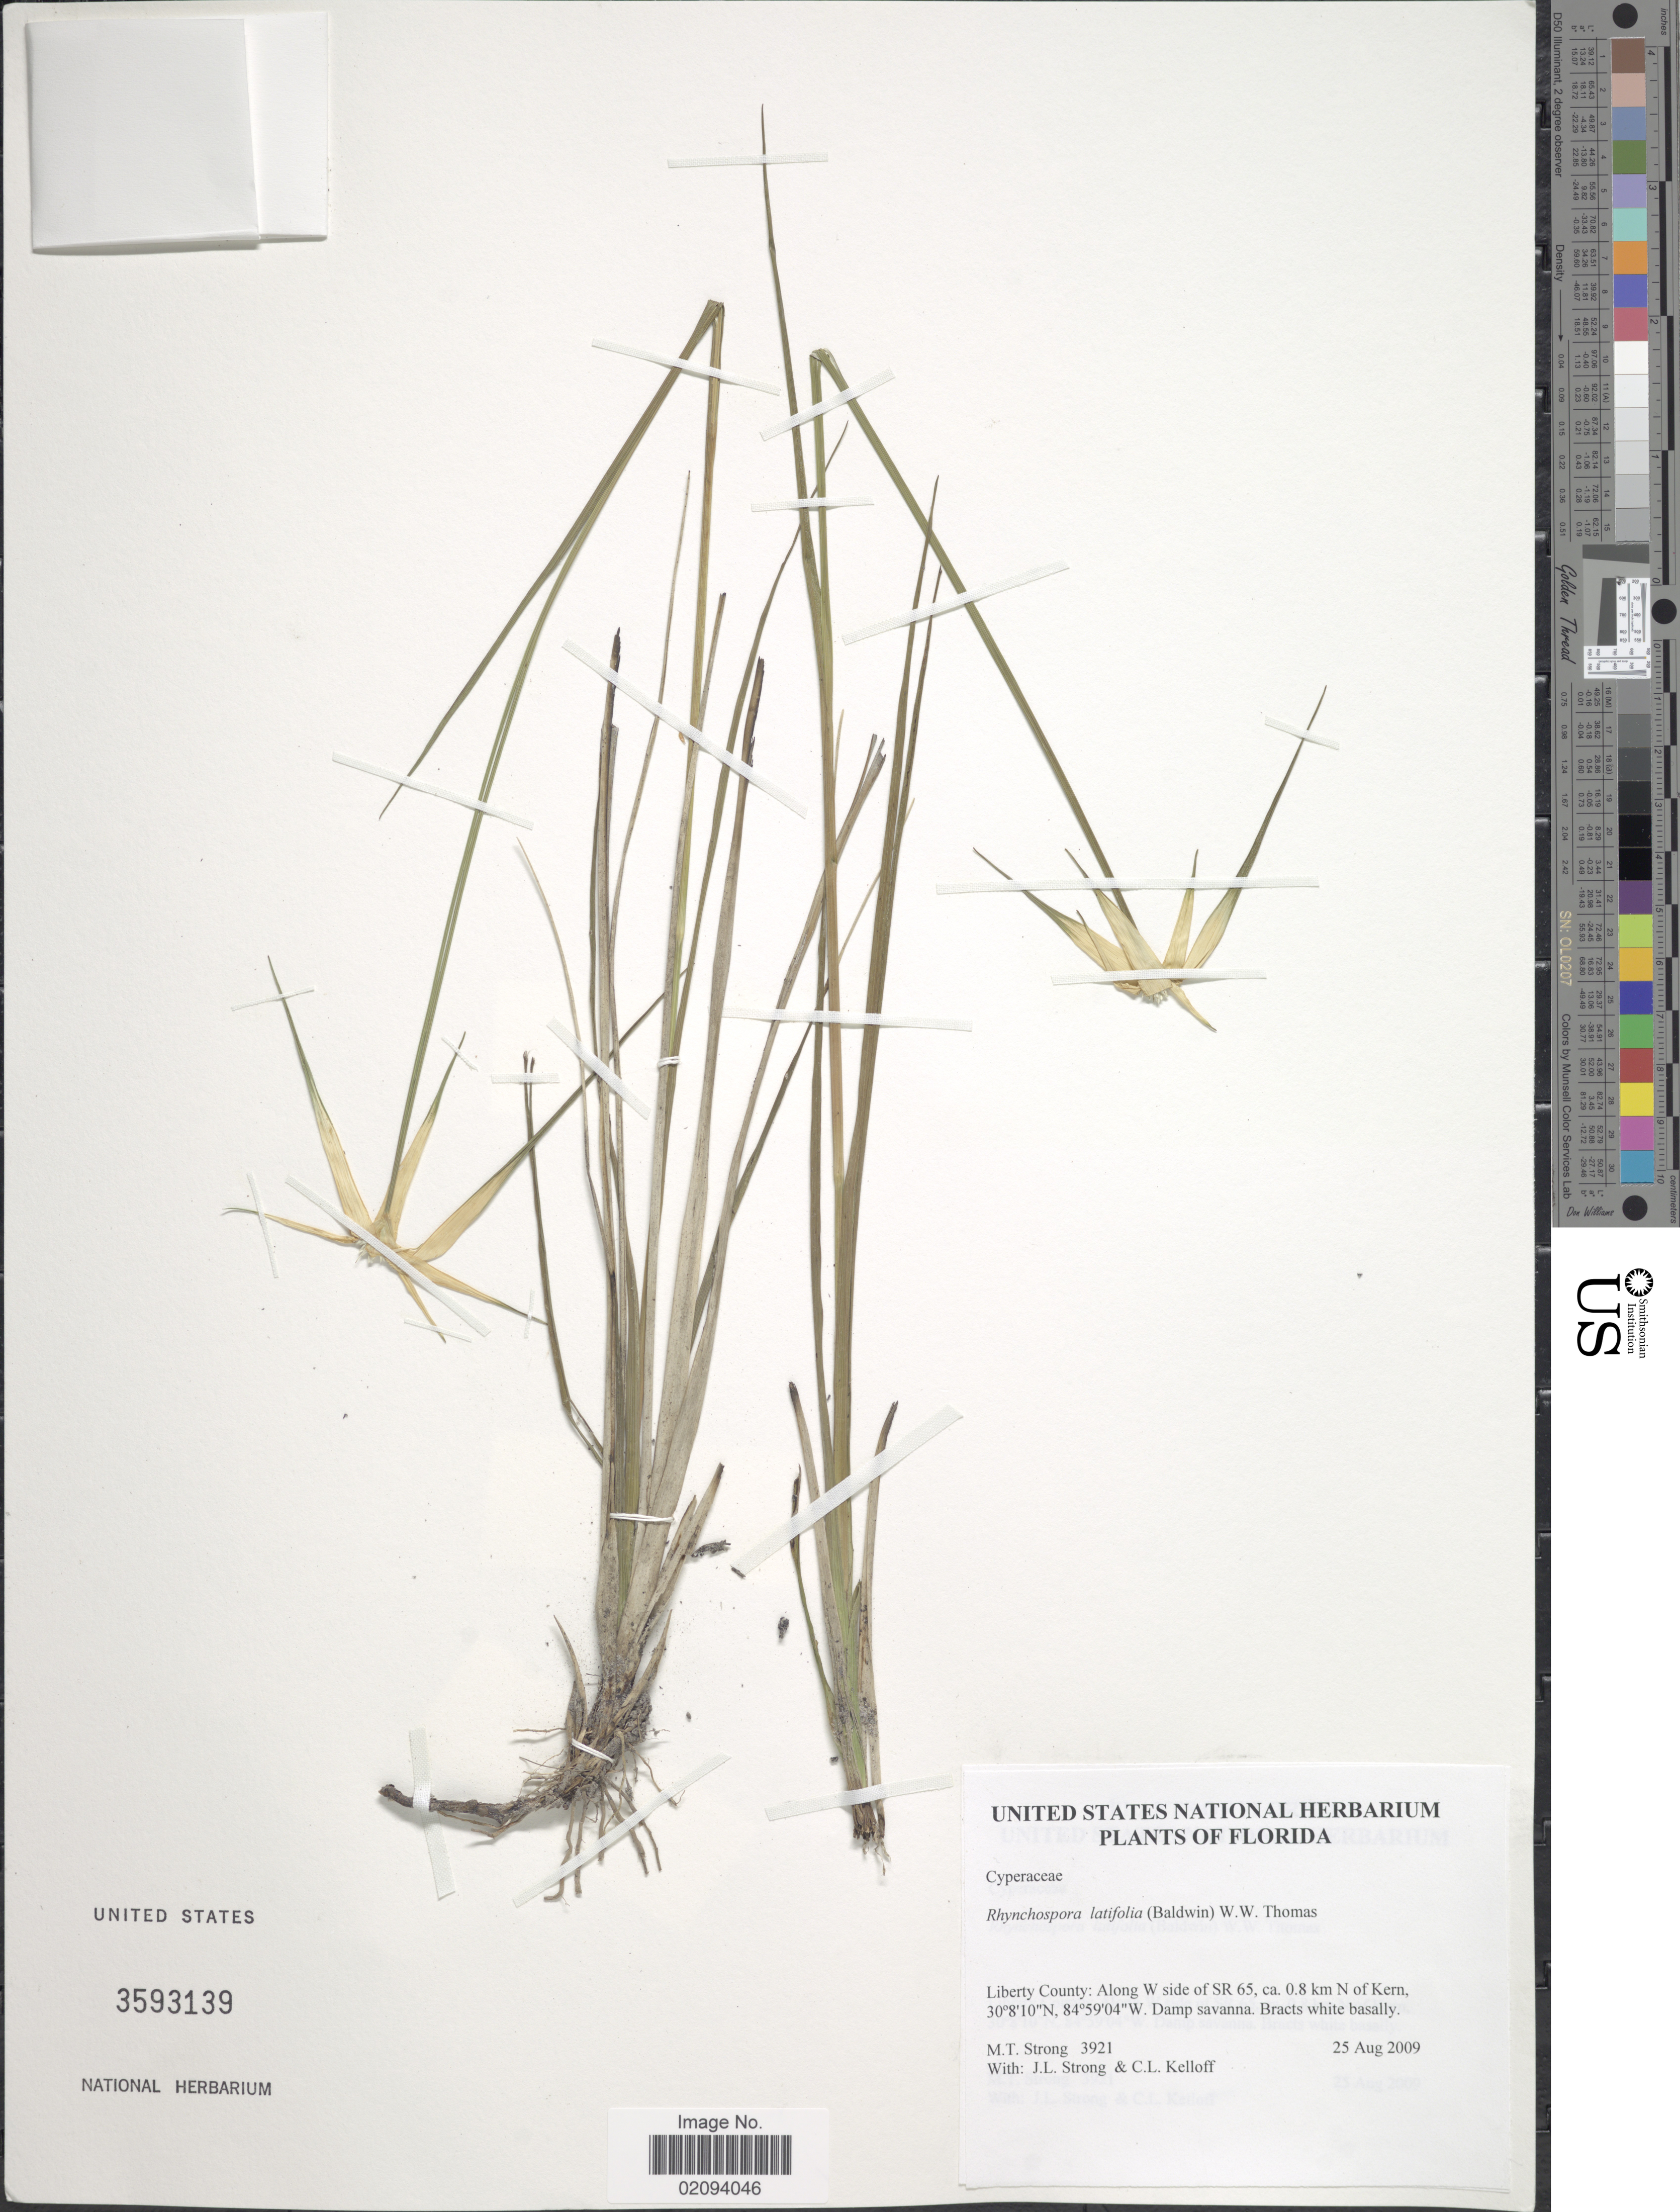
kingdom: Plantae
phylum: Tracheophyta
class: Liliopsida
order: Poales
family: Cyperaceae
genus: Rhynchospora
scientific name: Rhynchospora latifolia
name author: (Baldwin ex Elliott) W.W. Thomas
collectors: M. T. Strong, J. L. Strong & C. L. Kelloff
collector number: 3921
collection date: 2009-08-25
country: United States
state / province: Florida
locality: Liberty County: Along W side of SR 65, ca. 0.8 km N of Kern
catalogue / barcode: US 3593139